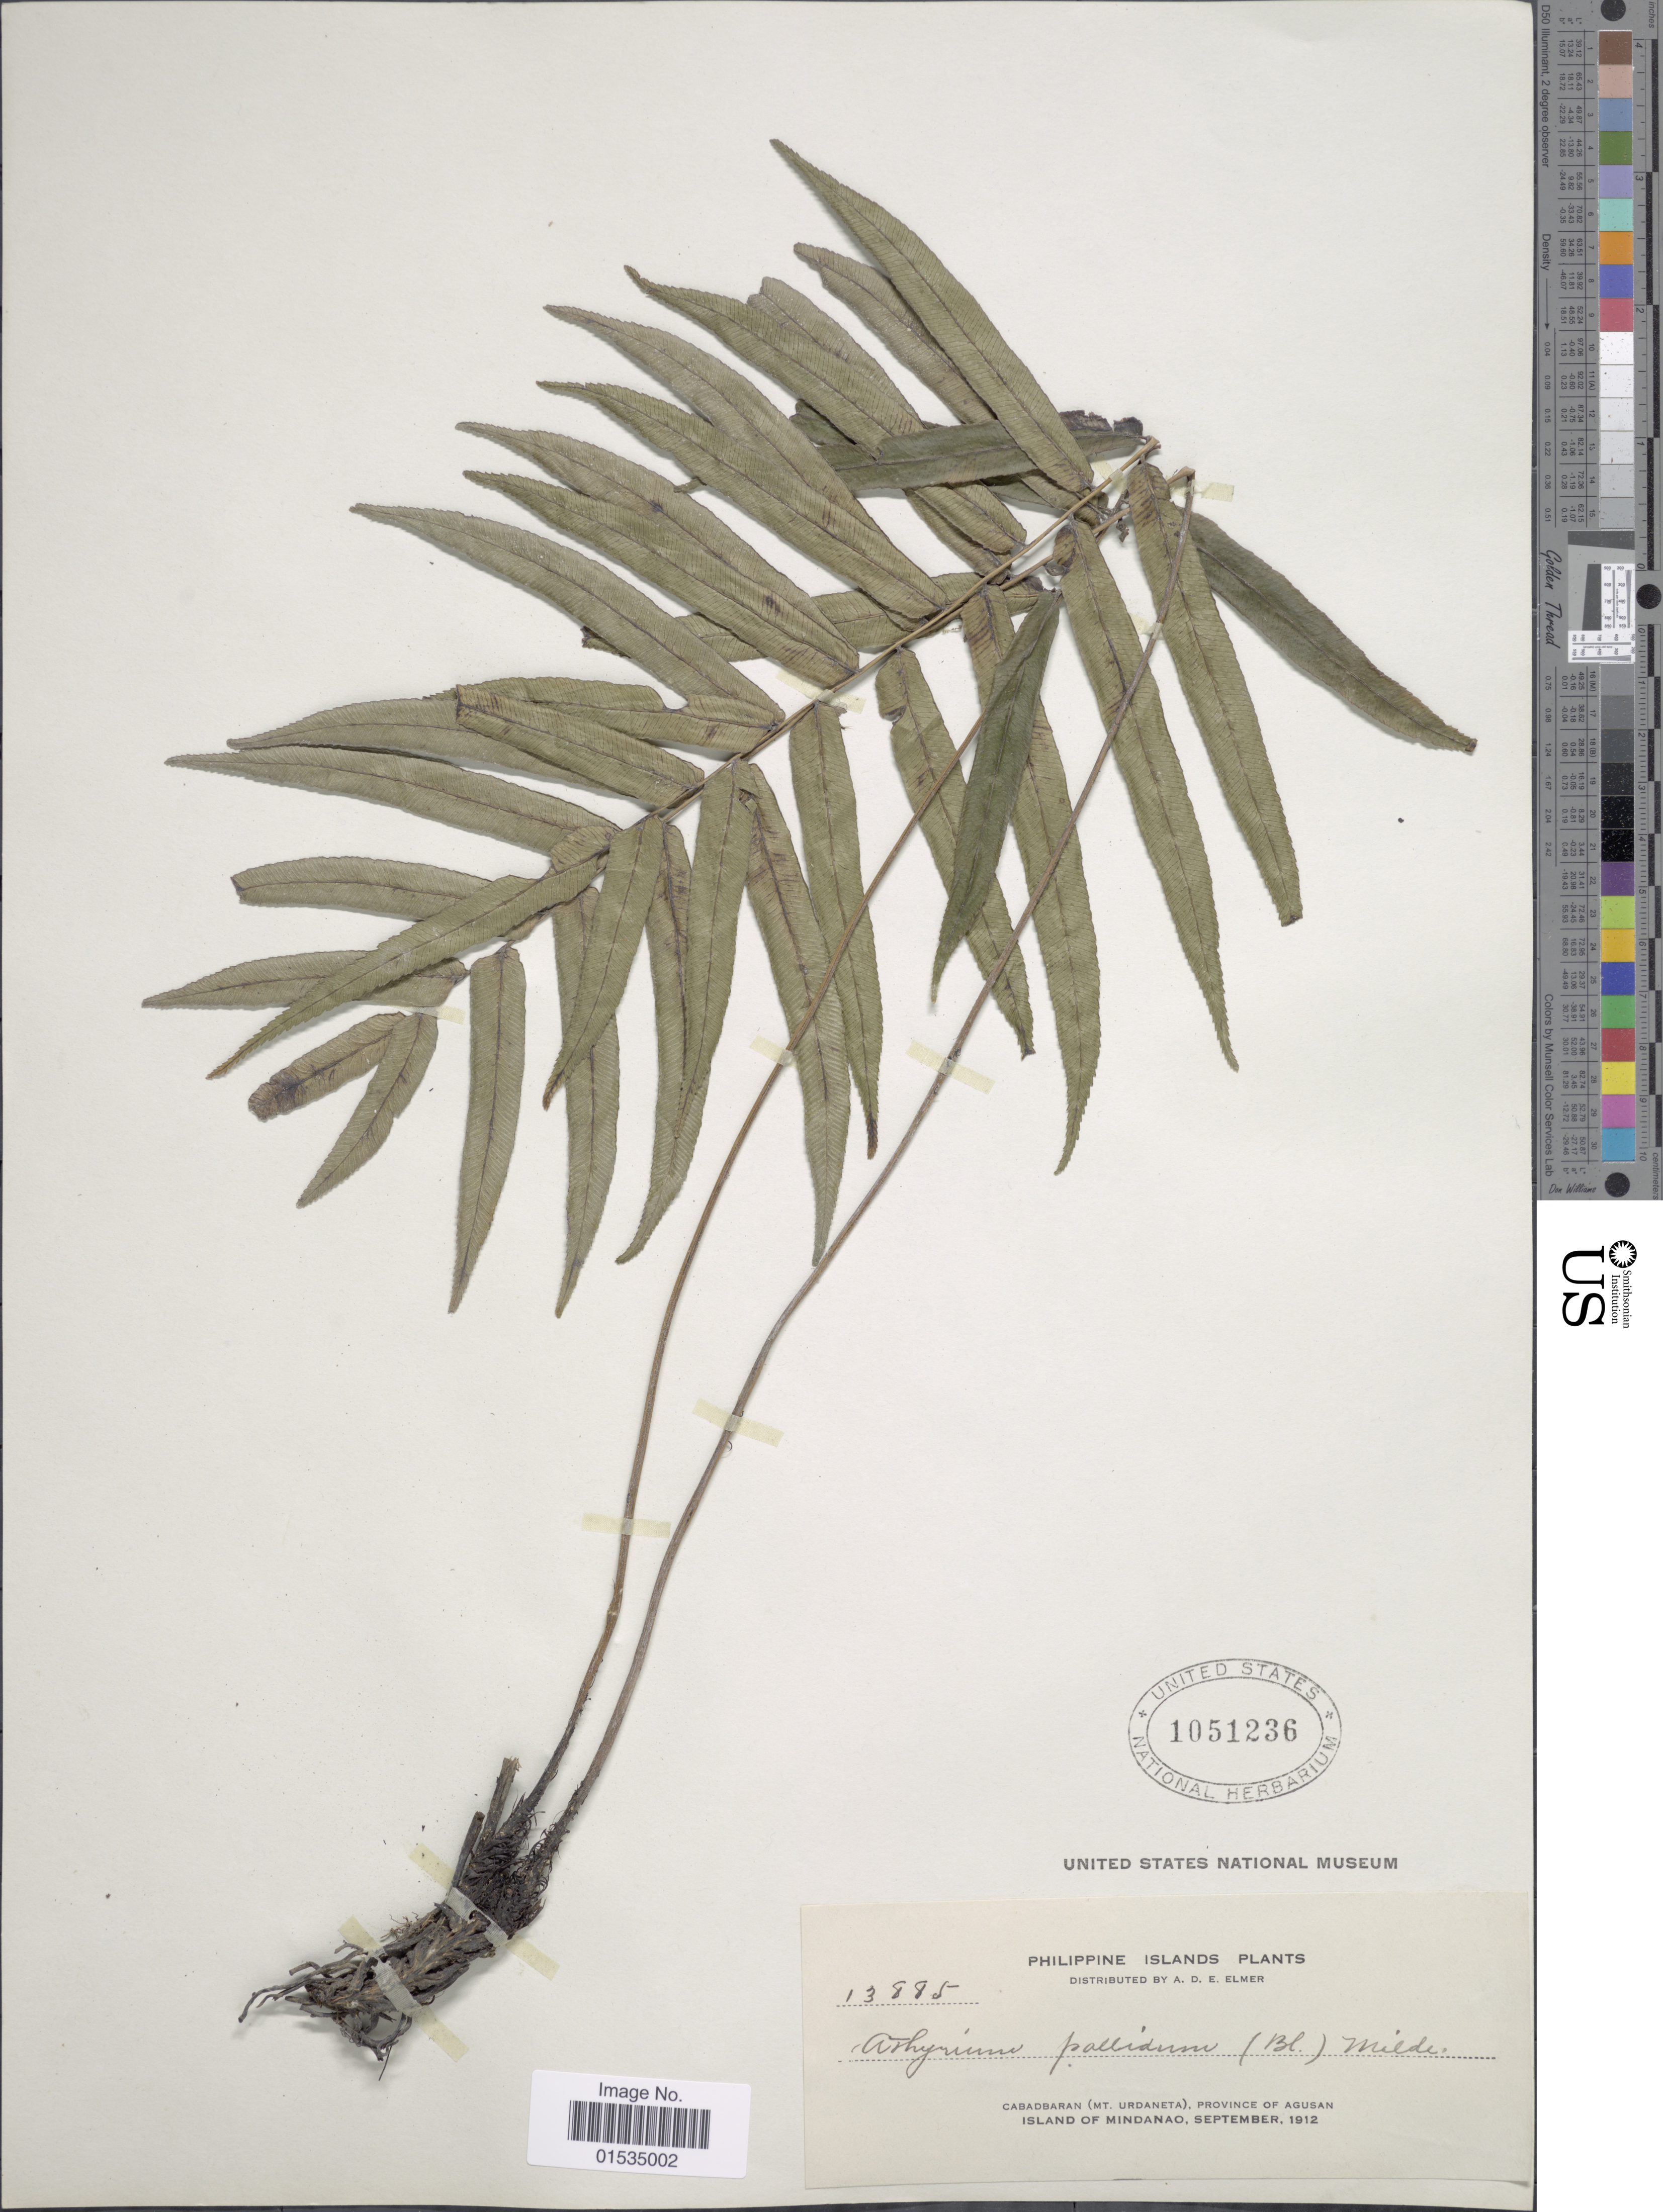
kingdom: Plantae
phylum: Tracheophyta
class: Polypodiopsida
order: Polypodiales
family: Athyriaceae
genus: Diplazium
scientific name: Diplazium pallidum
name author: (Blume) T. Moore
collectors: A. D. E. Elmer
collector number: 13885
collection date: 1912-09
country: Philippines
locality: Cabadbaran (Mt. Urdaneta), Province of Agusan, Island of Mindanao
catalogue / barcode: US 1051236